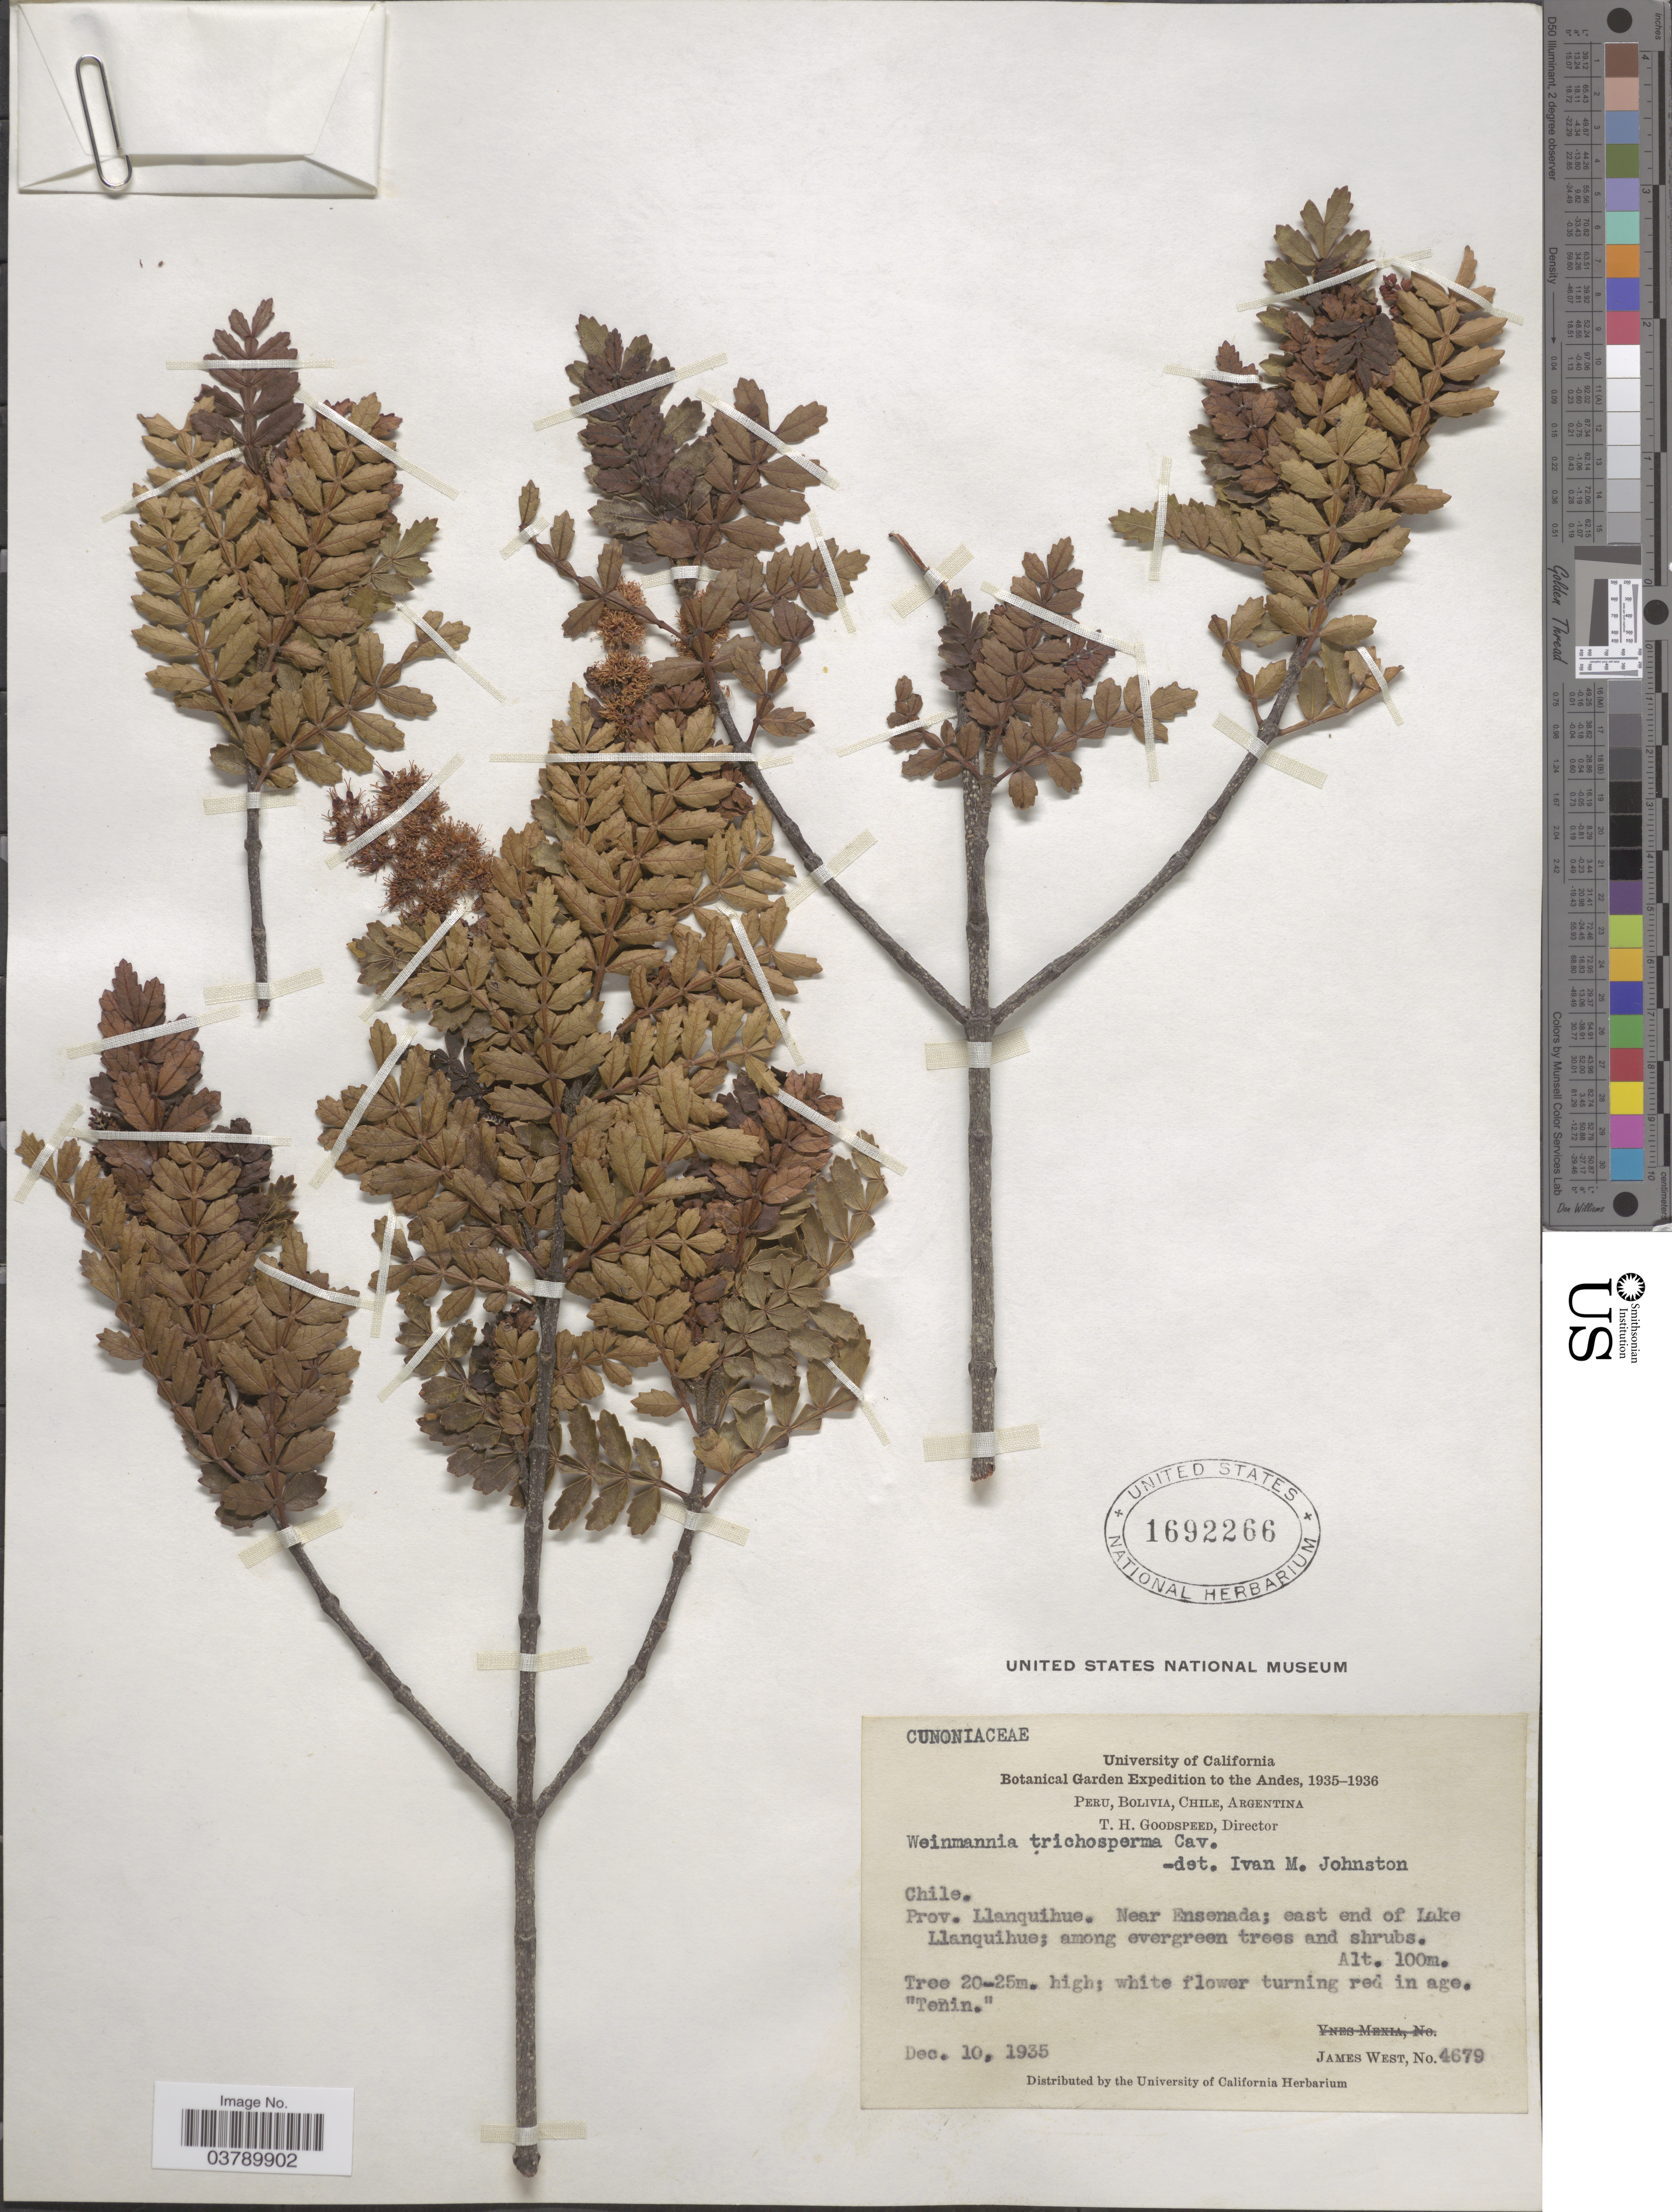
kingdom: Plantae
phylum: Tracheophyta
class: Magnoliopsida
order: Oxalidales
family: Cunoniaceae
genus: Weinmannia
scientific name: Weinmannia trichosperma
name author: Cav.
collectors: J. West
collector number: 4679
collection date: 1935-12-10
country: Chile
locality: Andes. Prov. Llanquihue. Near Ensenada; east end of Lake Llanquihue.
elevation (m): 100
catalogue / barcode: US 1692266